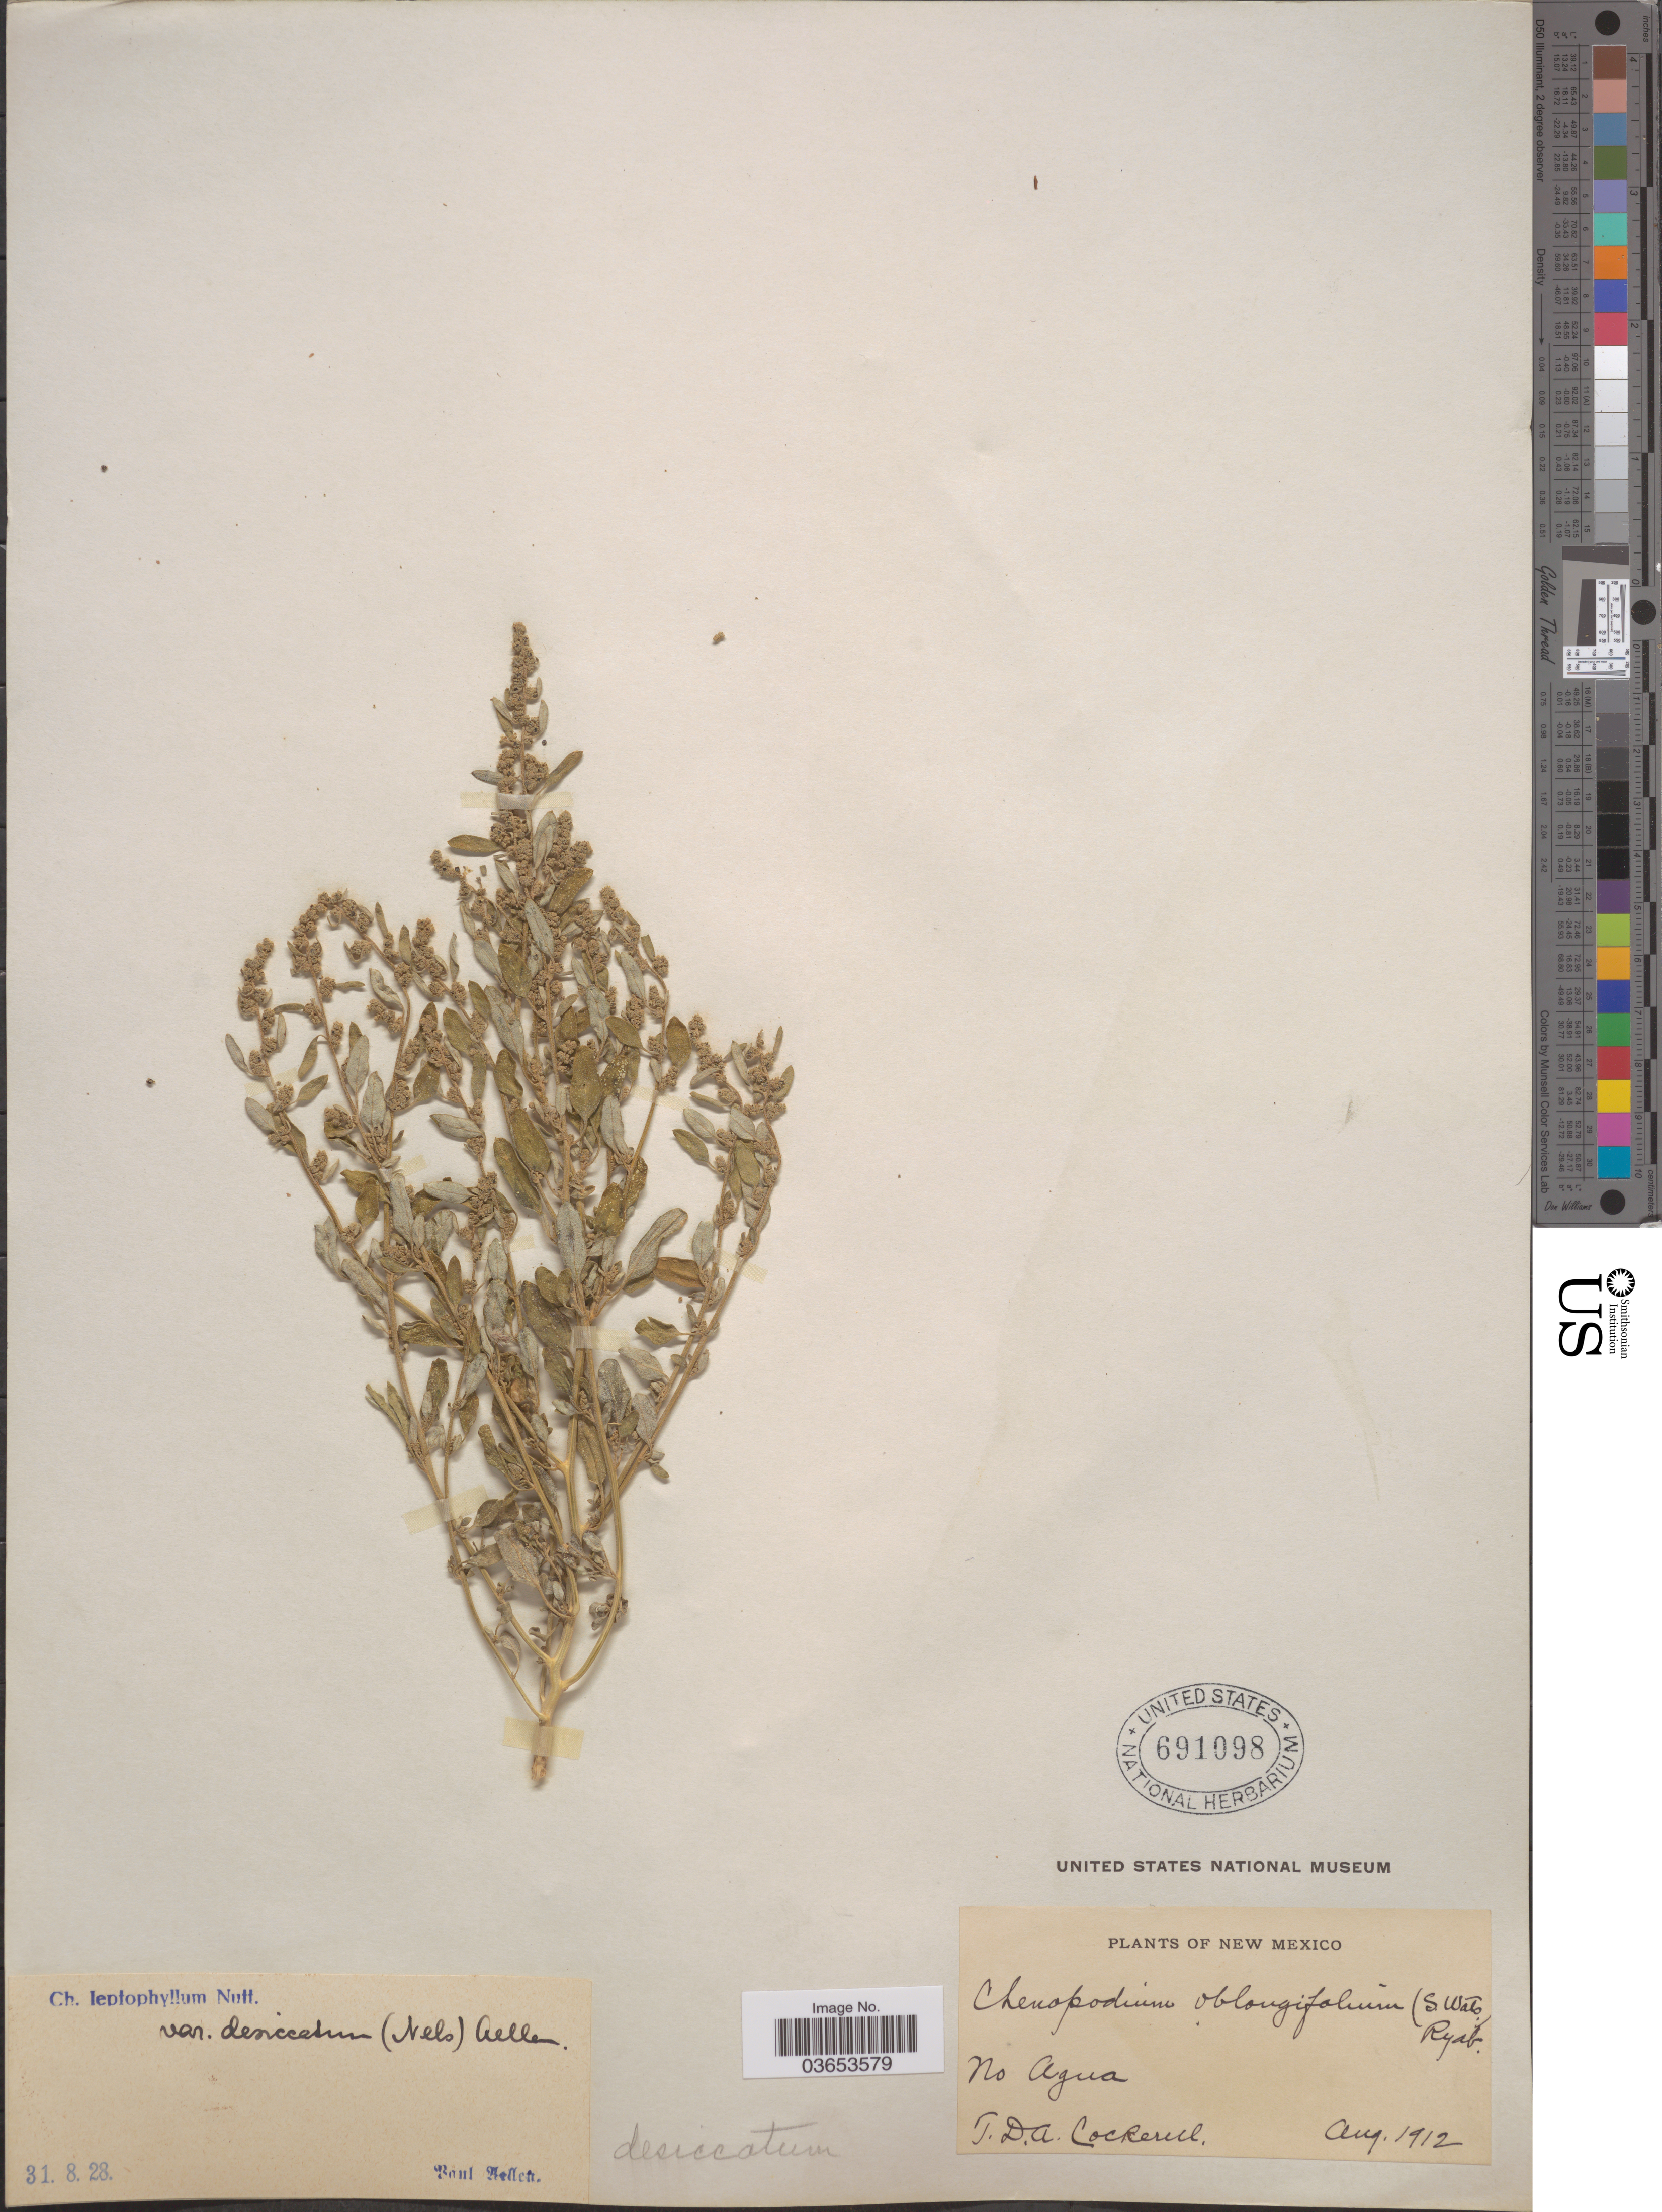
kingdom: Plantae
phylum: Tracheophyta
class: Magnoliopsida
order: Caryophyllales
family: Amaranthaceae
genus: Chenopodium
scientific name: Chenopodium leptophyllum var. desiccatum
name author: (A. Nelson) Aellen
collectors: T. Cockerell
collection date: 1912-08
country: United States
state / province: New Mexico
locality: No Agua.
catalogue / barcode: US 691098